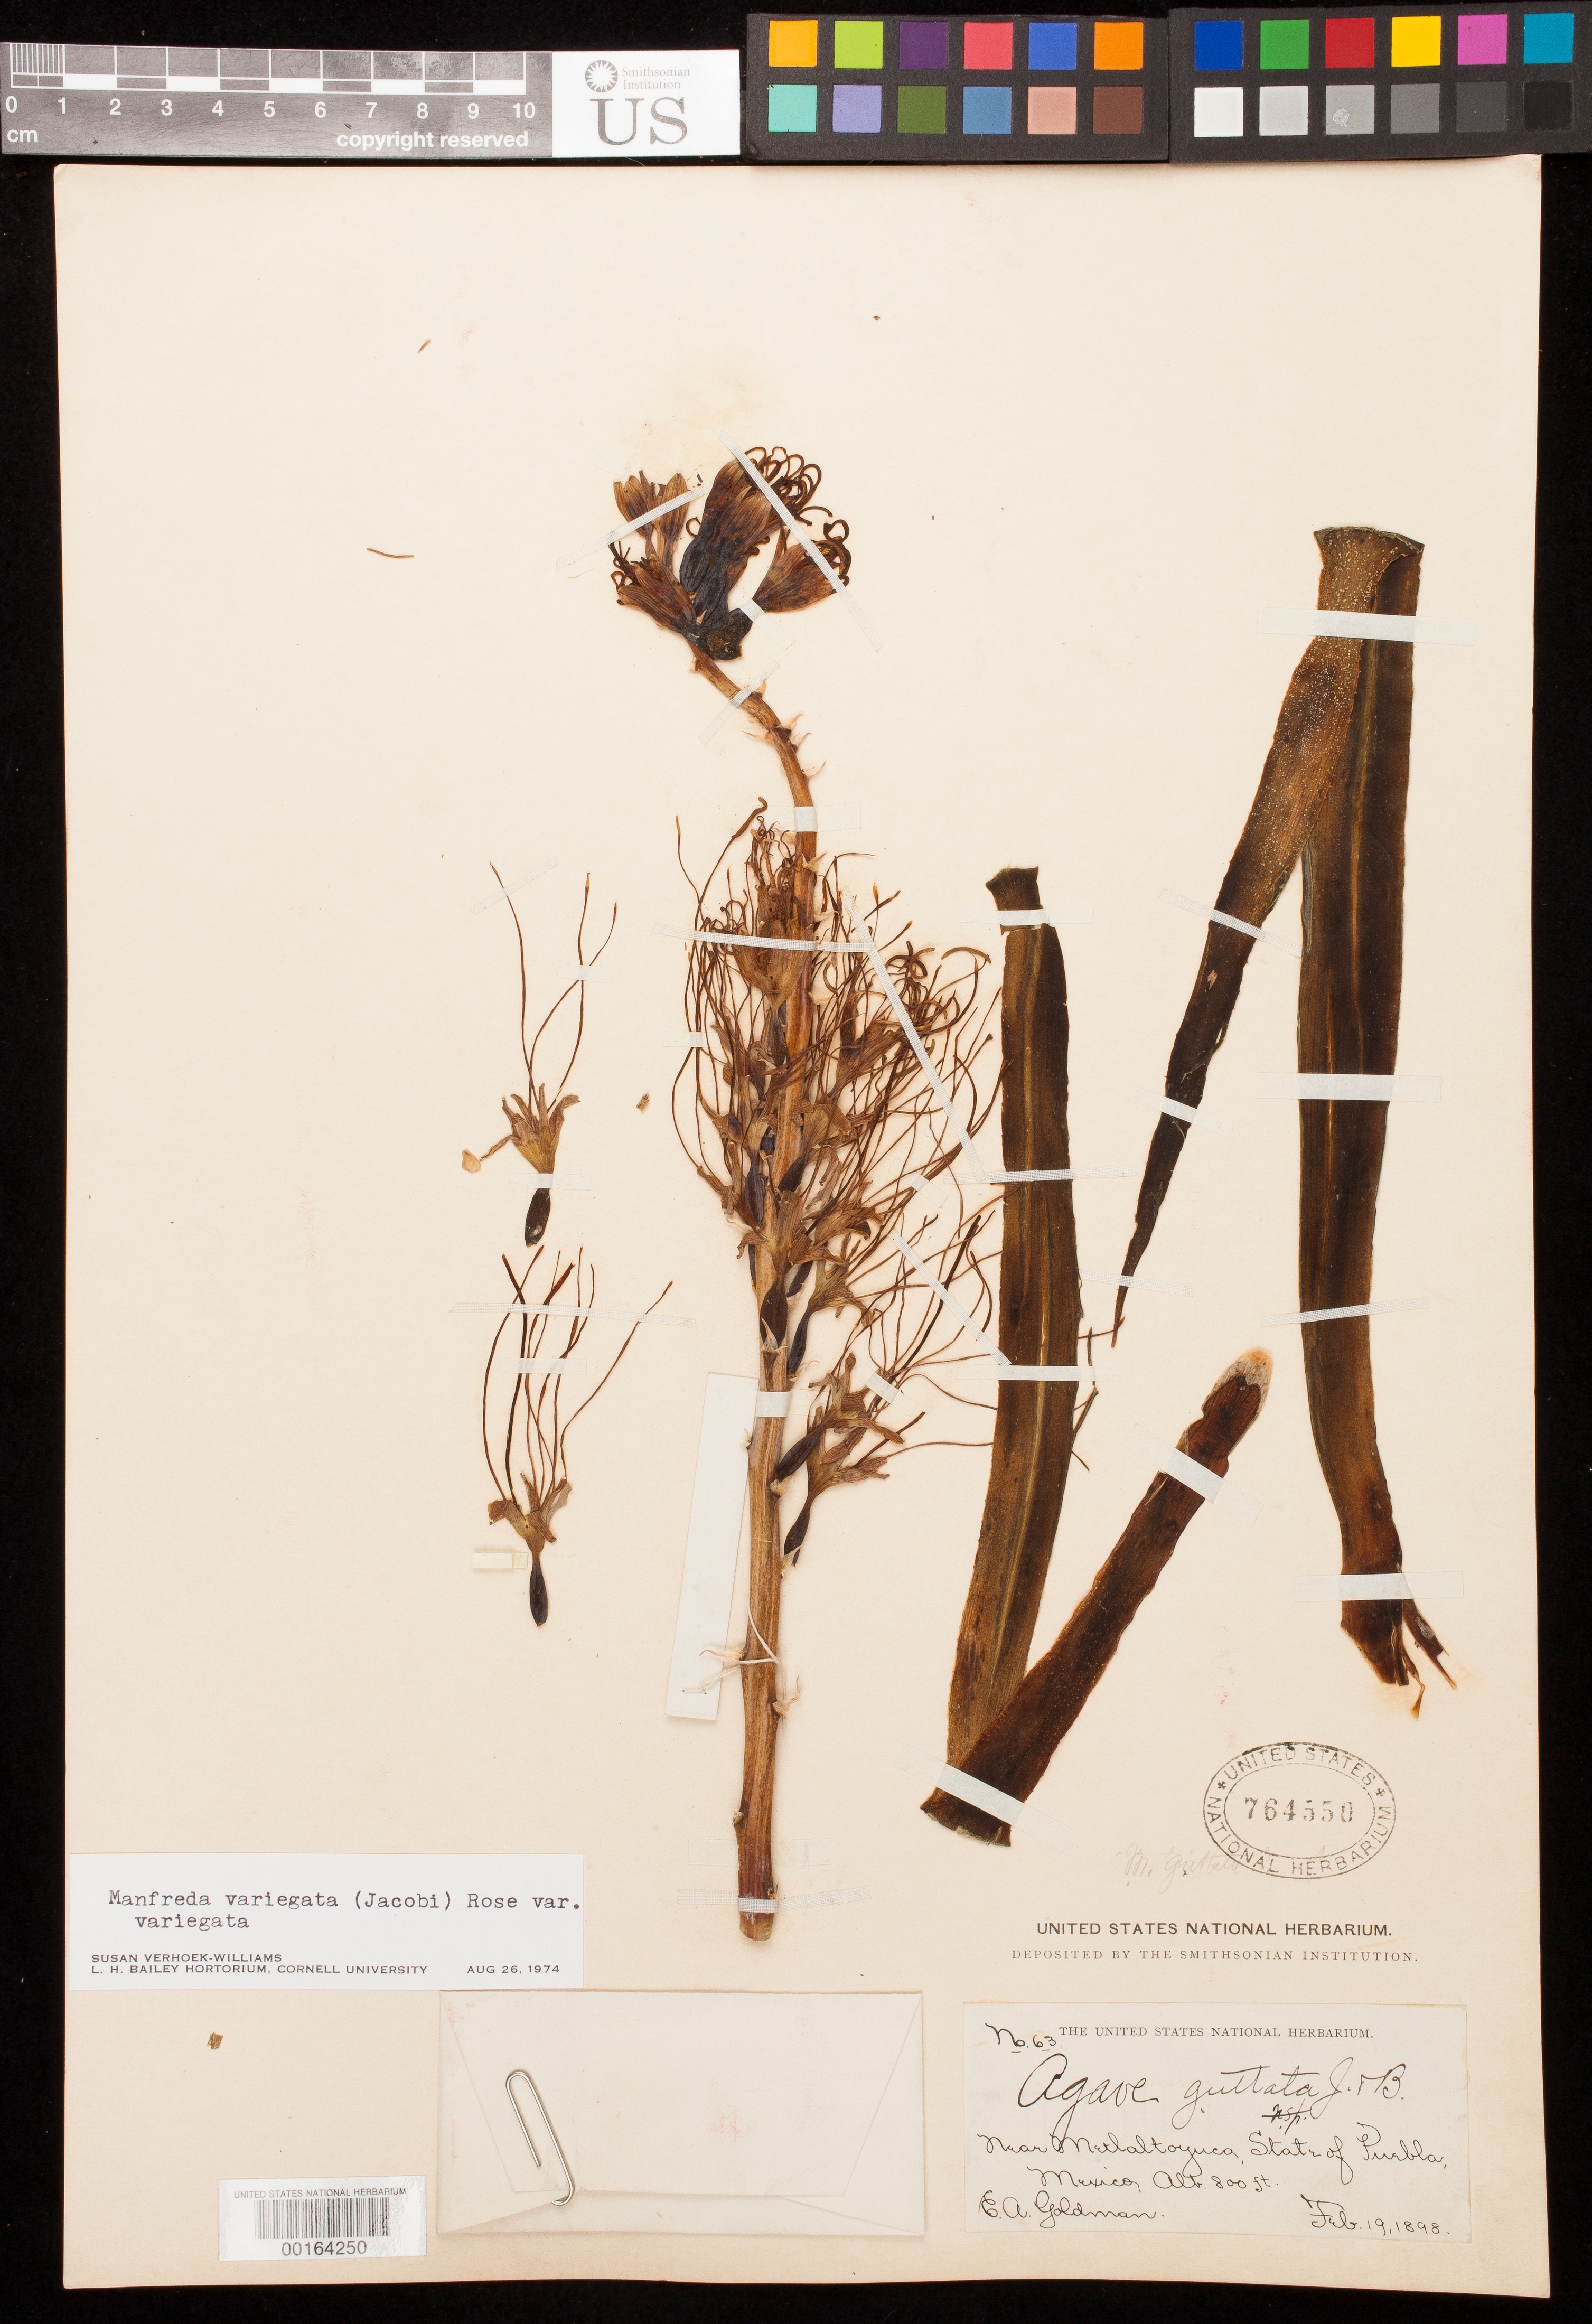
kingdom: Plantae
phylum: Tracheophyta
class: Liliopsida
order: Asparagales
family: Asparagaceae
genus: Manfreda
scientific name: Manfreda variegata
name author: (Jacobi) Rose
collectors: E. A. Goldman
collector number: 63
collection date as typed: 19 Feb 1898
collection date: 1898-02-19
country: Mexico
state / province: Puebla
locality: Near metlaltoyuca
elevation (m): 244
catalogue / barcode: US 764550